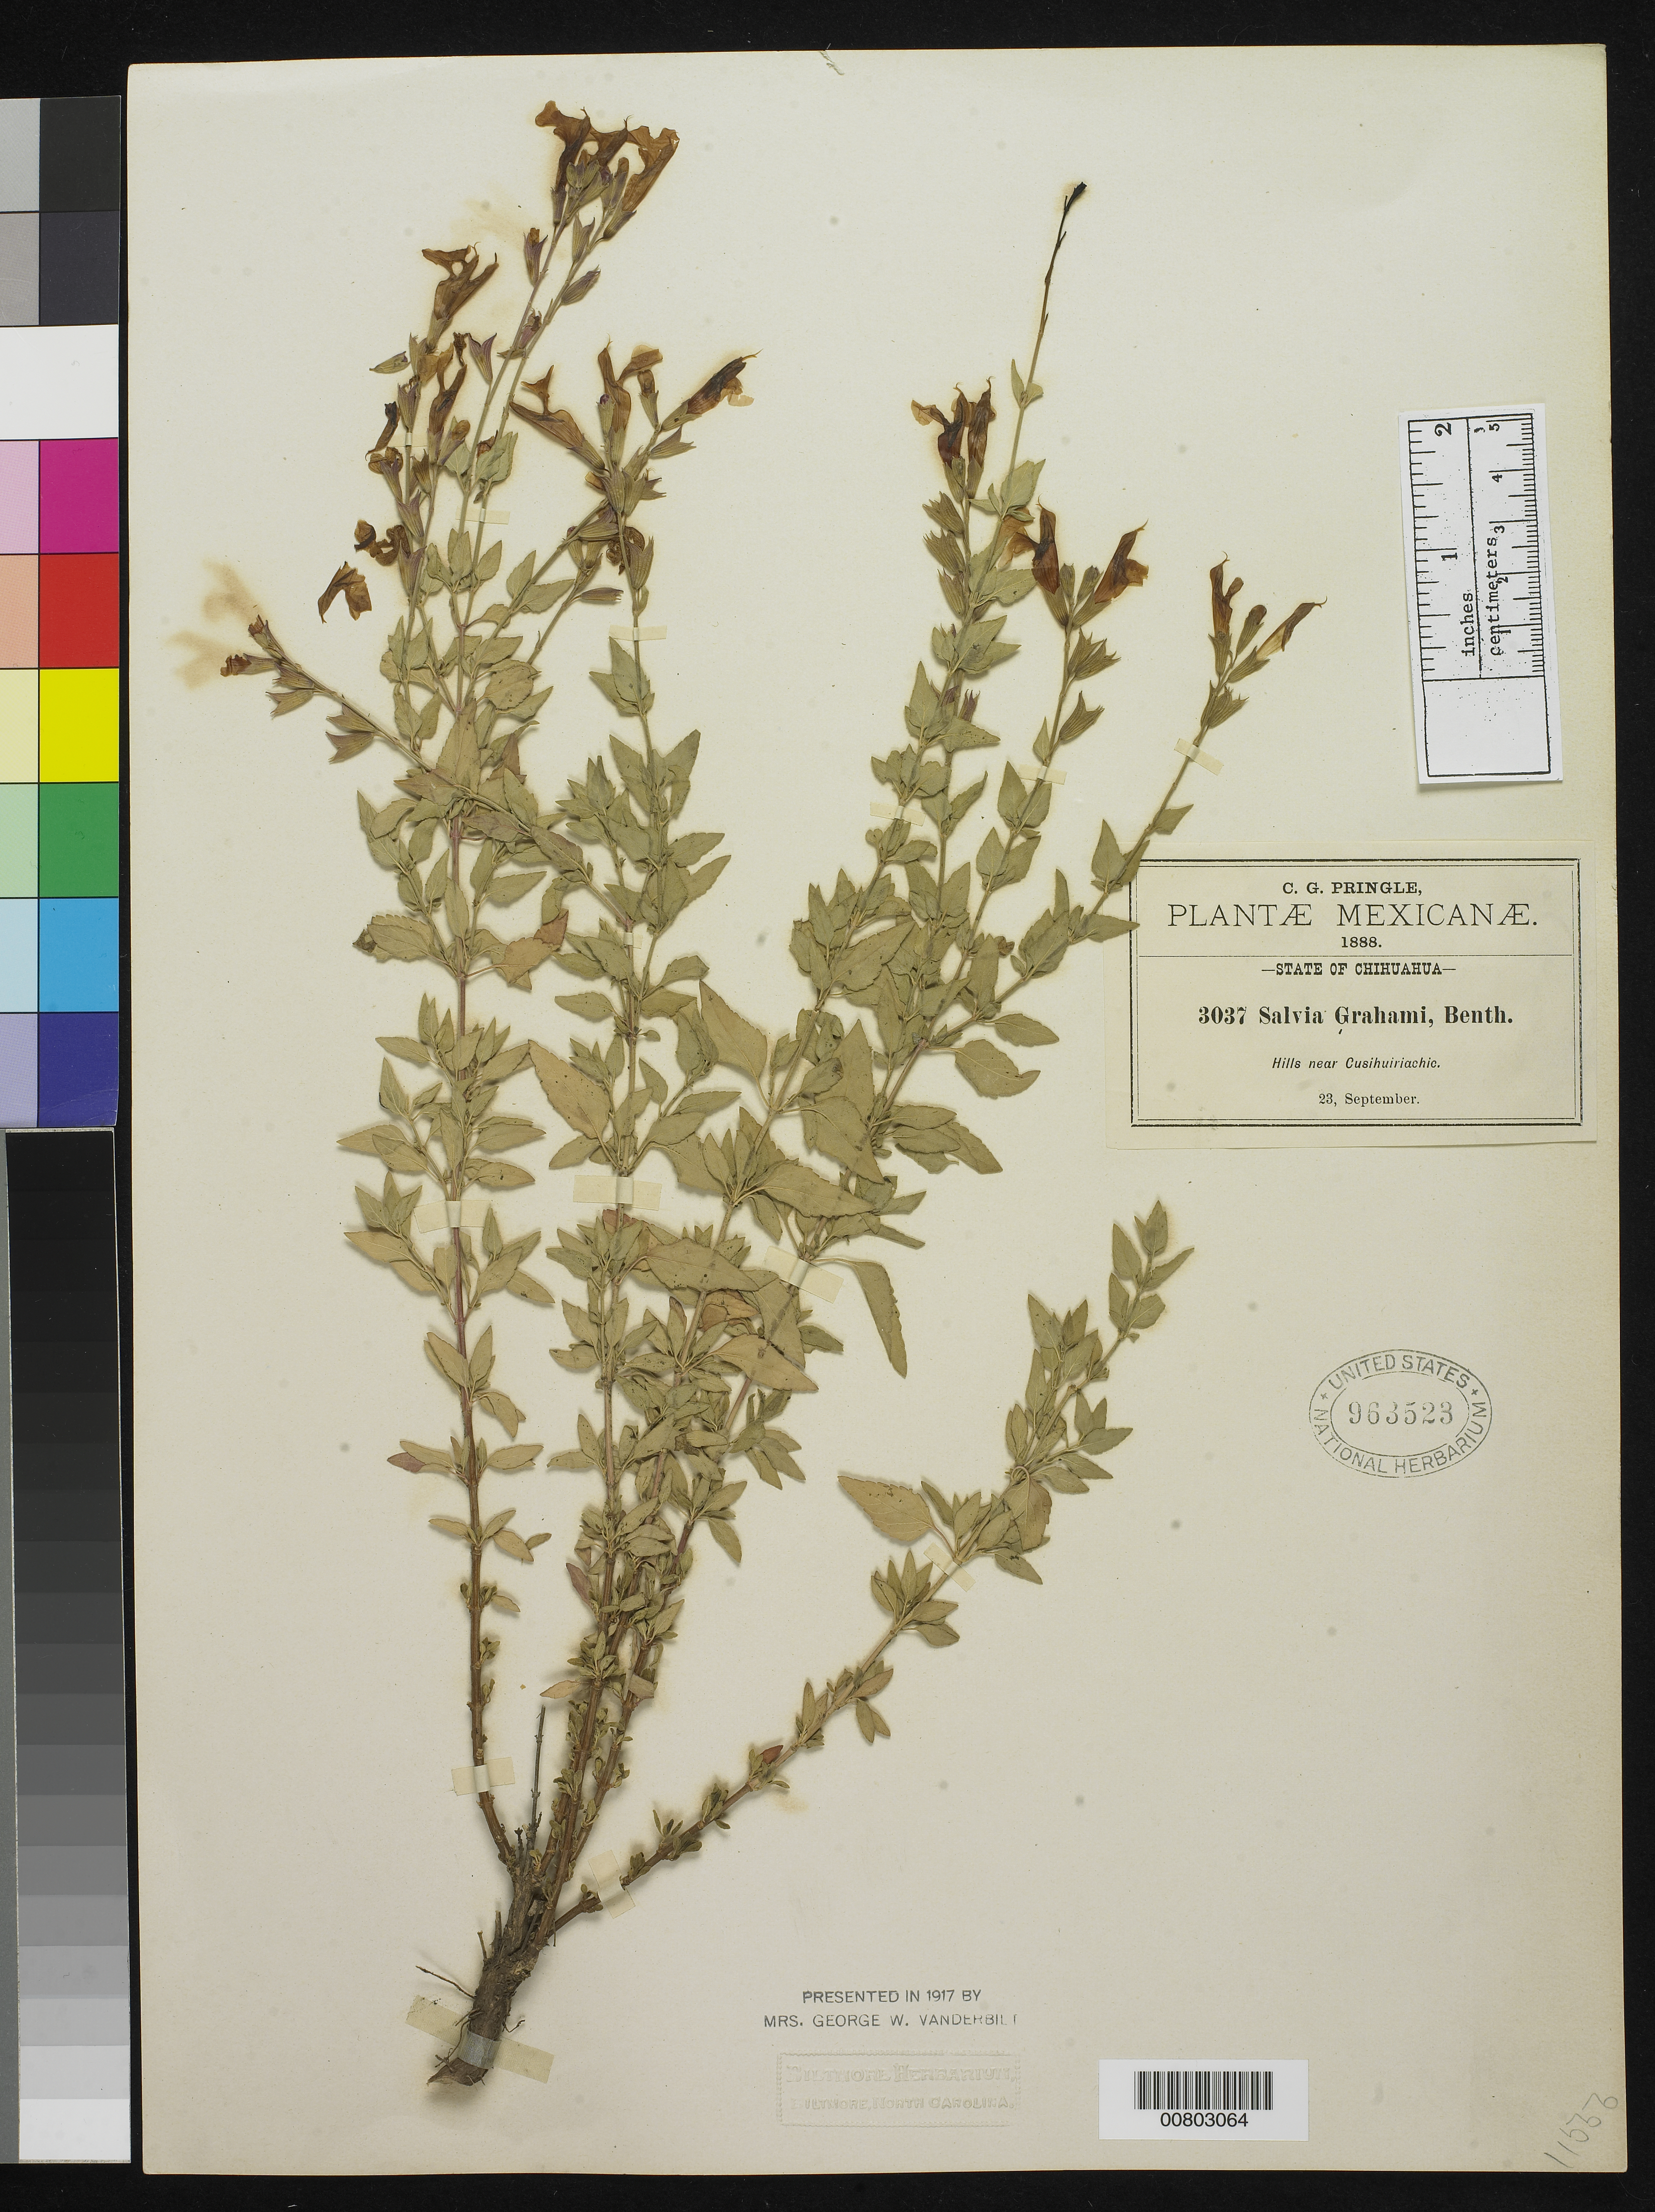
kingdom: Plantae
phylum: Tracheophyta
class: Magnoliopsida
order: Lamiales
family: Lamiaceae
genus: Salvia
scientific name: Salvia grahami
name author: Benth.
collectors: C. G. Pringle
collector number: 3037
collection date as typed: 23 Sep 1888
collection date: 1888-09-23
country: Mexico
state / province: Chihuahua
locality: Hills near Cusihuiriachic, Chihuahua.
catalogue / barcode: US 963523